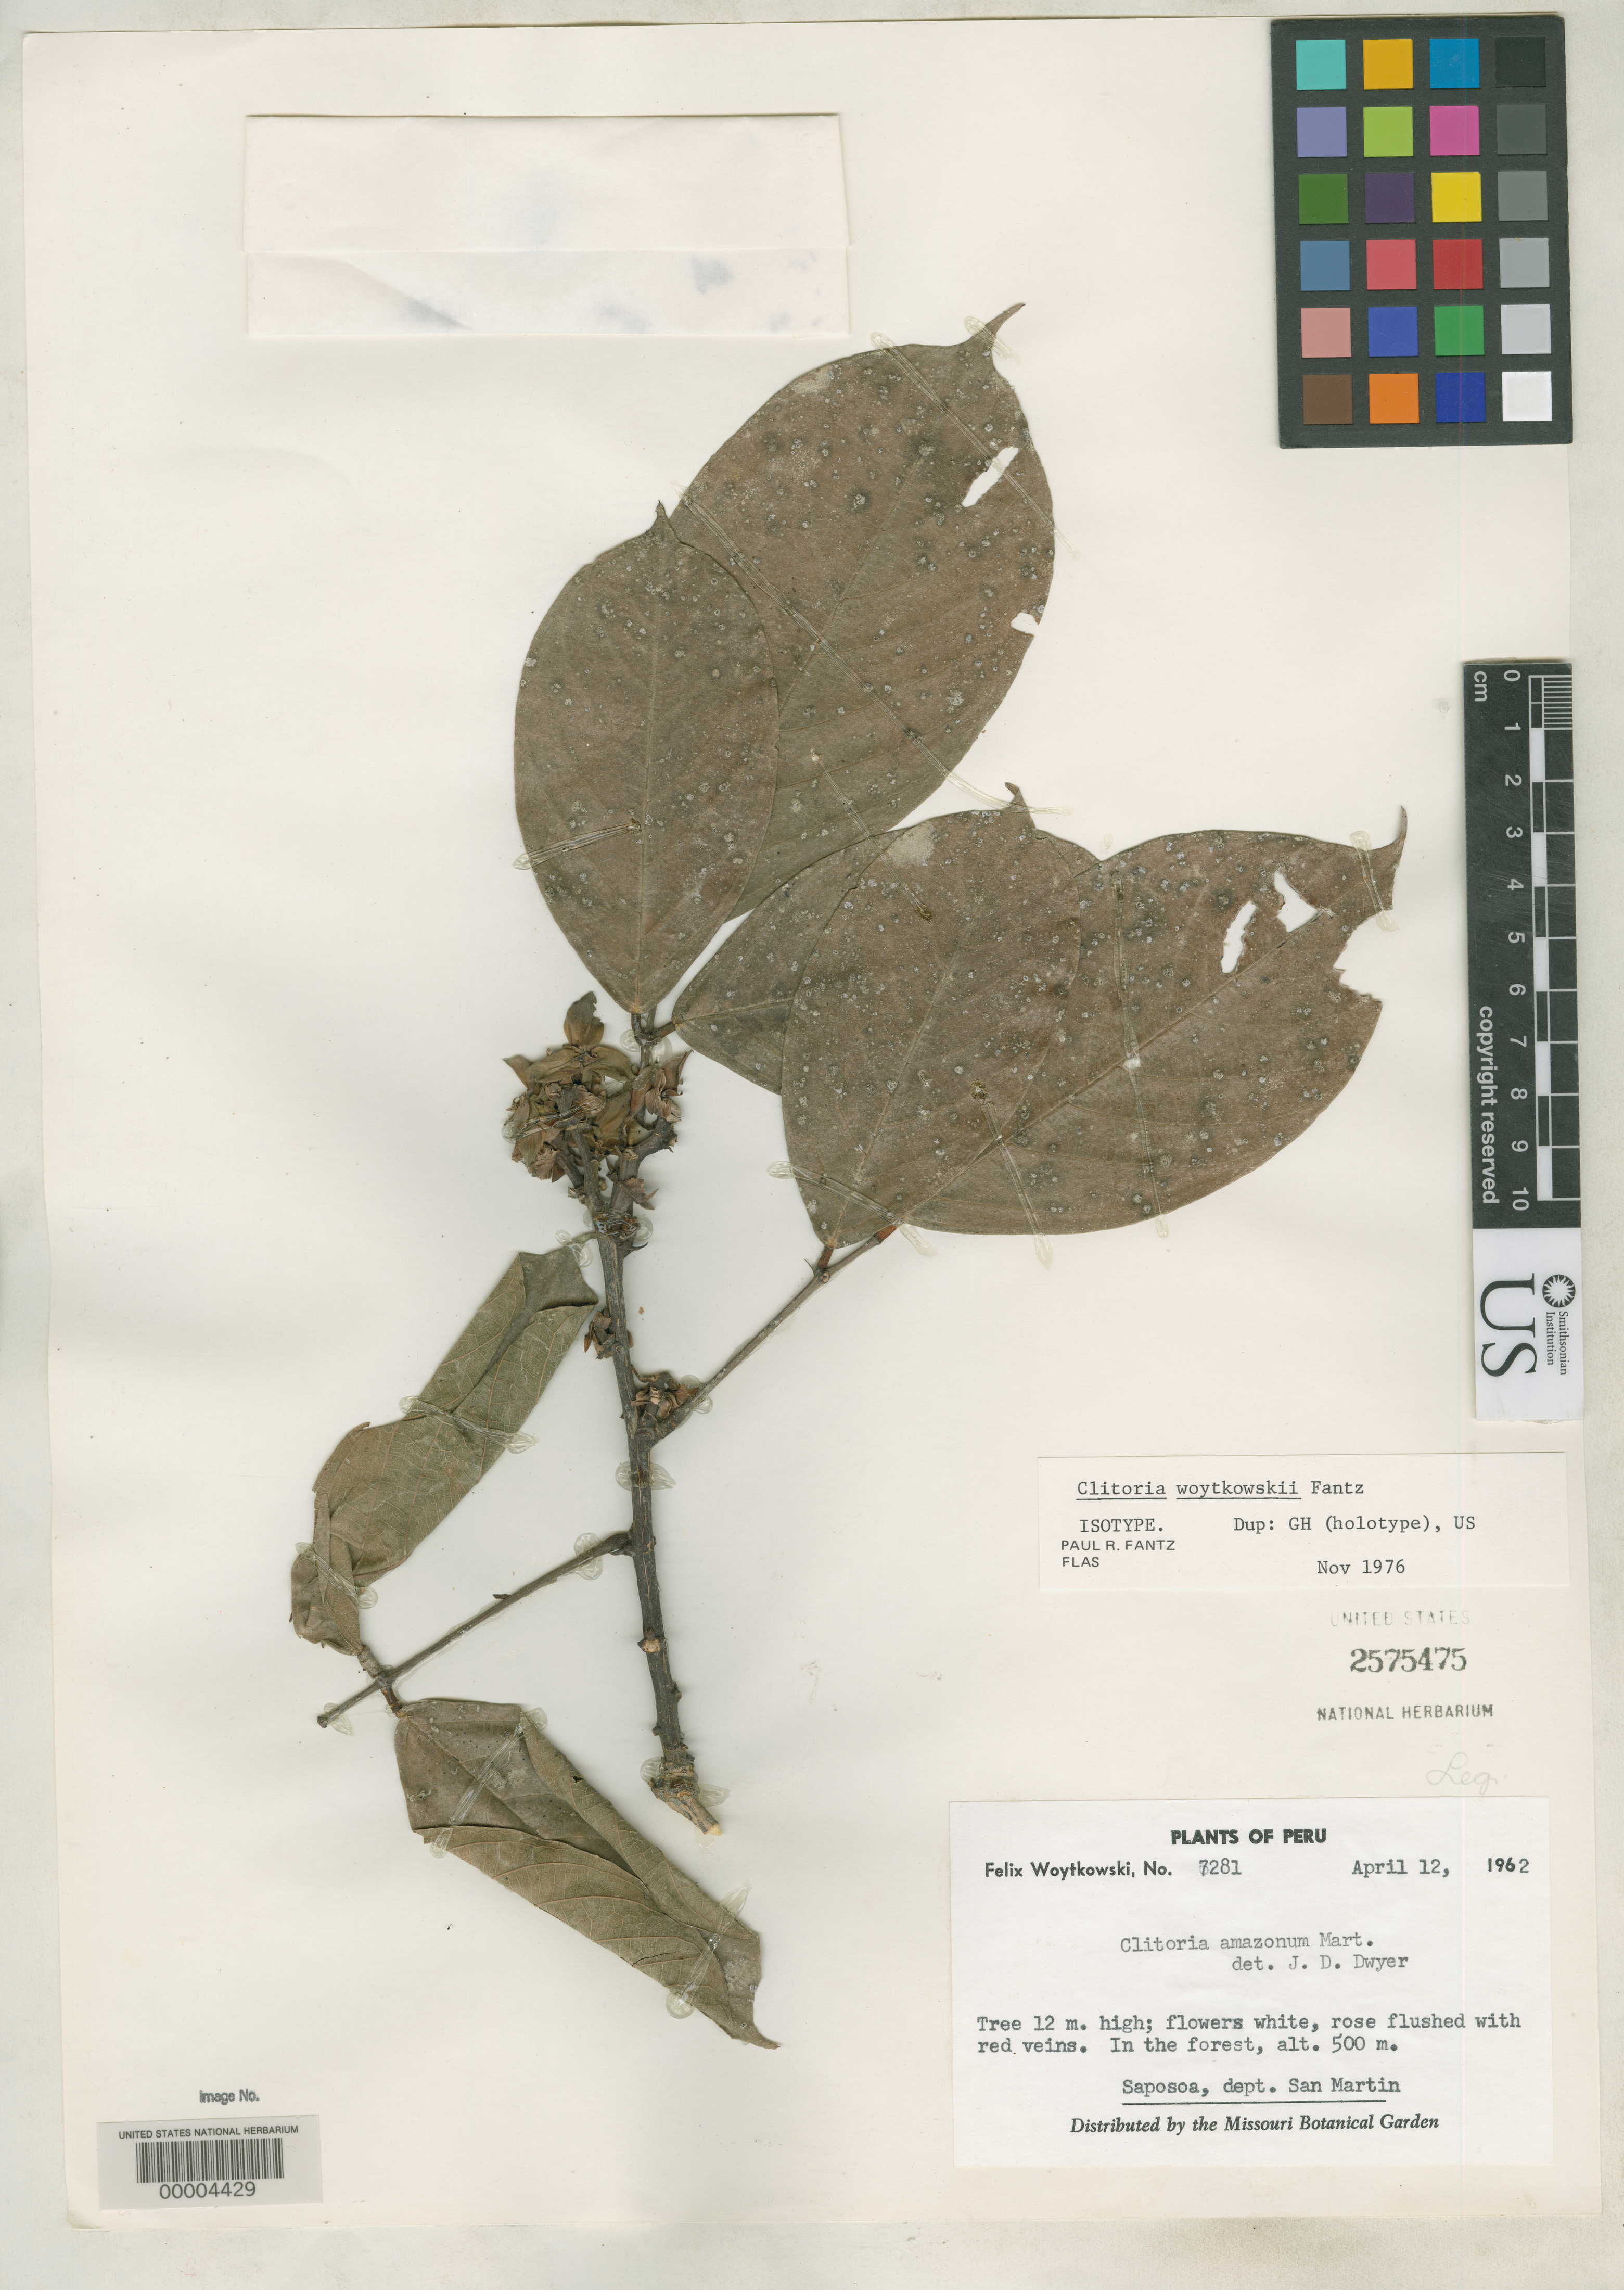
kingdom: Plantae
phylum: Tracheophyta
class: Magnoliopsida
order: Fabales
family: Fabaceae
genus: Clitoria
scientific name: Clitoria woytkowski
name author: Fantz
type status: Isotype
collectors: F. Woytkowski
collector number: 7281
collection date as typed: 12 Apr 1962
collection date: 1962-04-12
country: Peru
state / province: San Martín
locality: Saposoa.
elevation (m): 500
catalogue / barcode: US 2575475